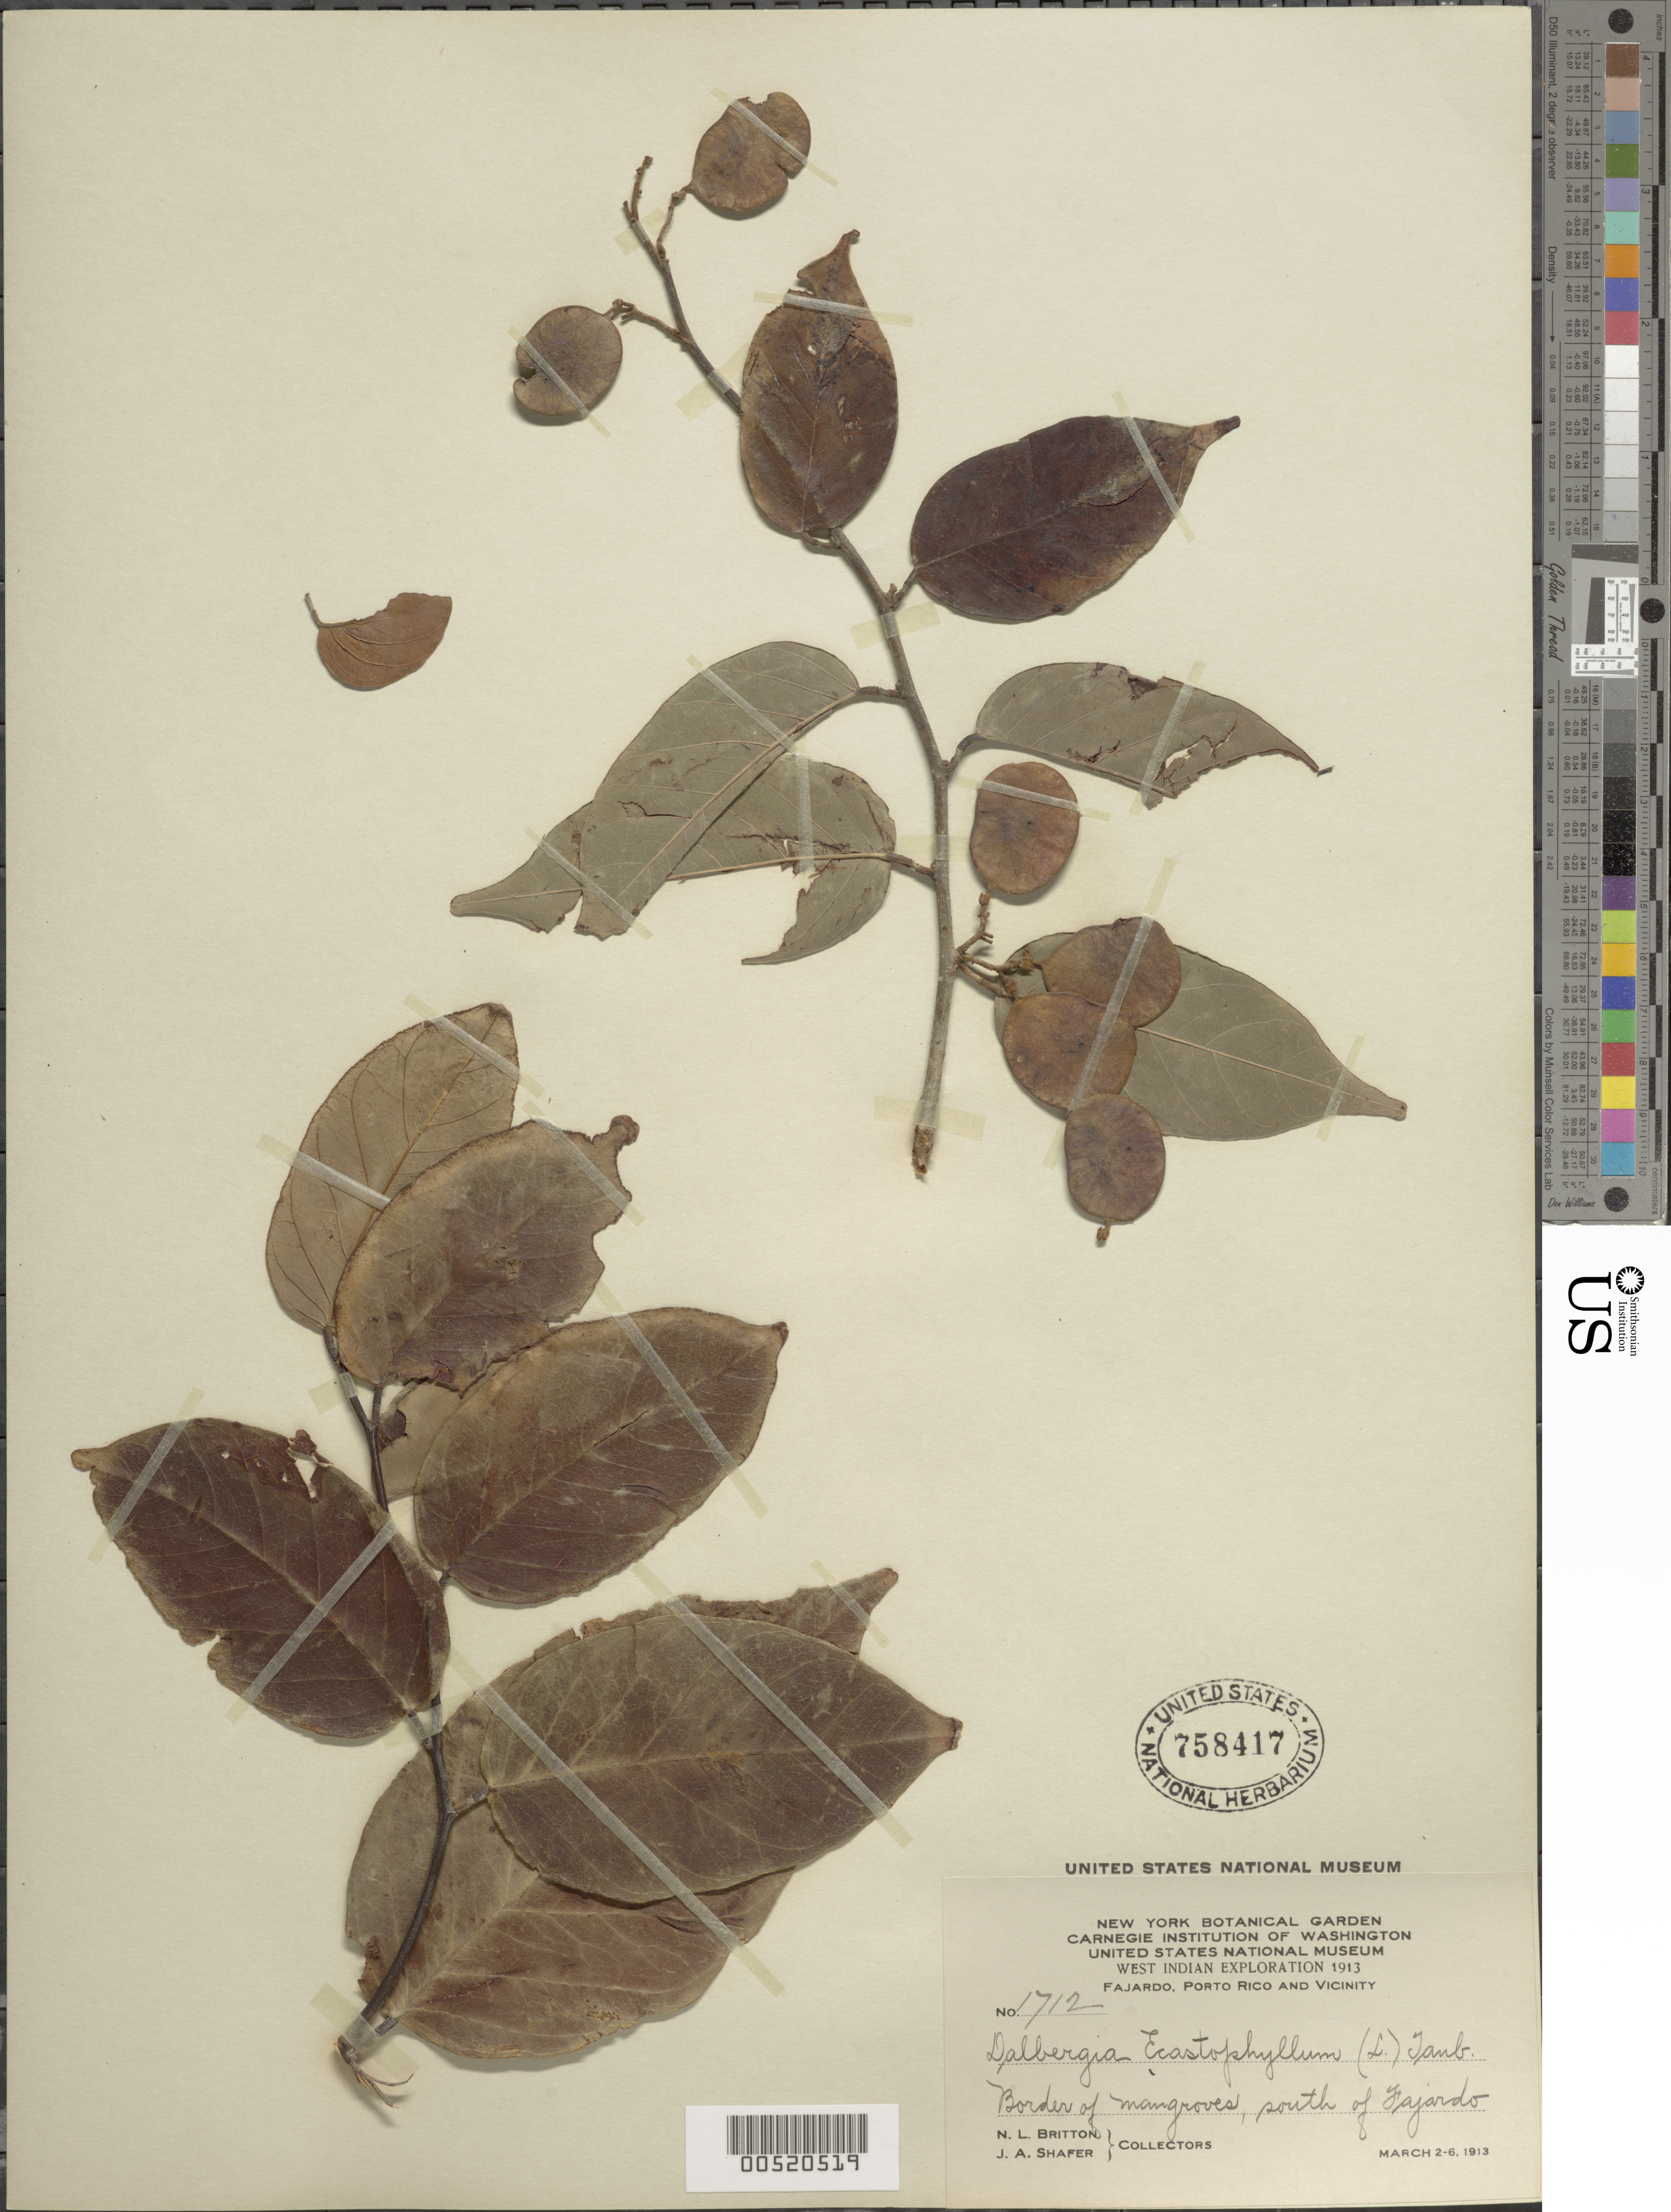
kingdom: Plantae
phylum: Tracheophyta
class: Magnoliopsida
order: Fabales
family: Fabaceae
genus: Dalbergia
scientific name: Dalbergia hecastophyllum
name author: (L.) Taub.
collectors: N. Britton & J. A. Shafer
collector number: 1712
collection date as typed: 02 Mar 1913 to 06 Mar 1913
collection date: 1913-03-02/1913-03-06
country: Puerto Rico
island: Greater Antilles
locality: S of Fajardo. Border of mangroves.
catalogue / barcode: US 758417